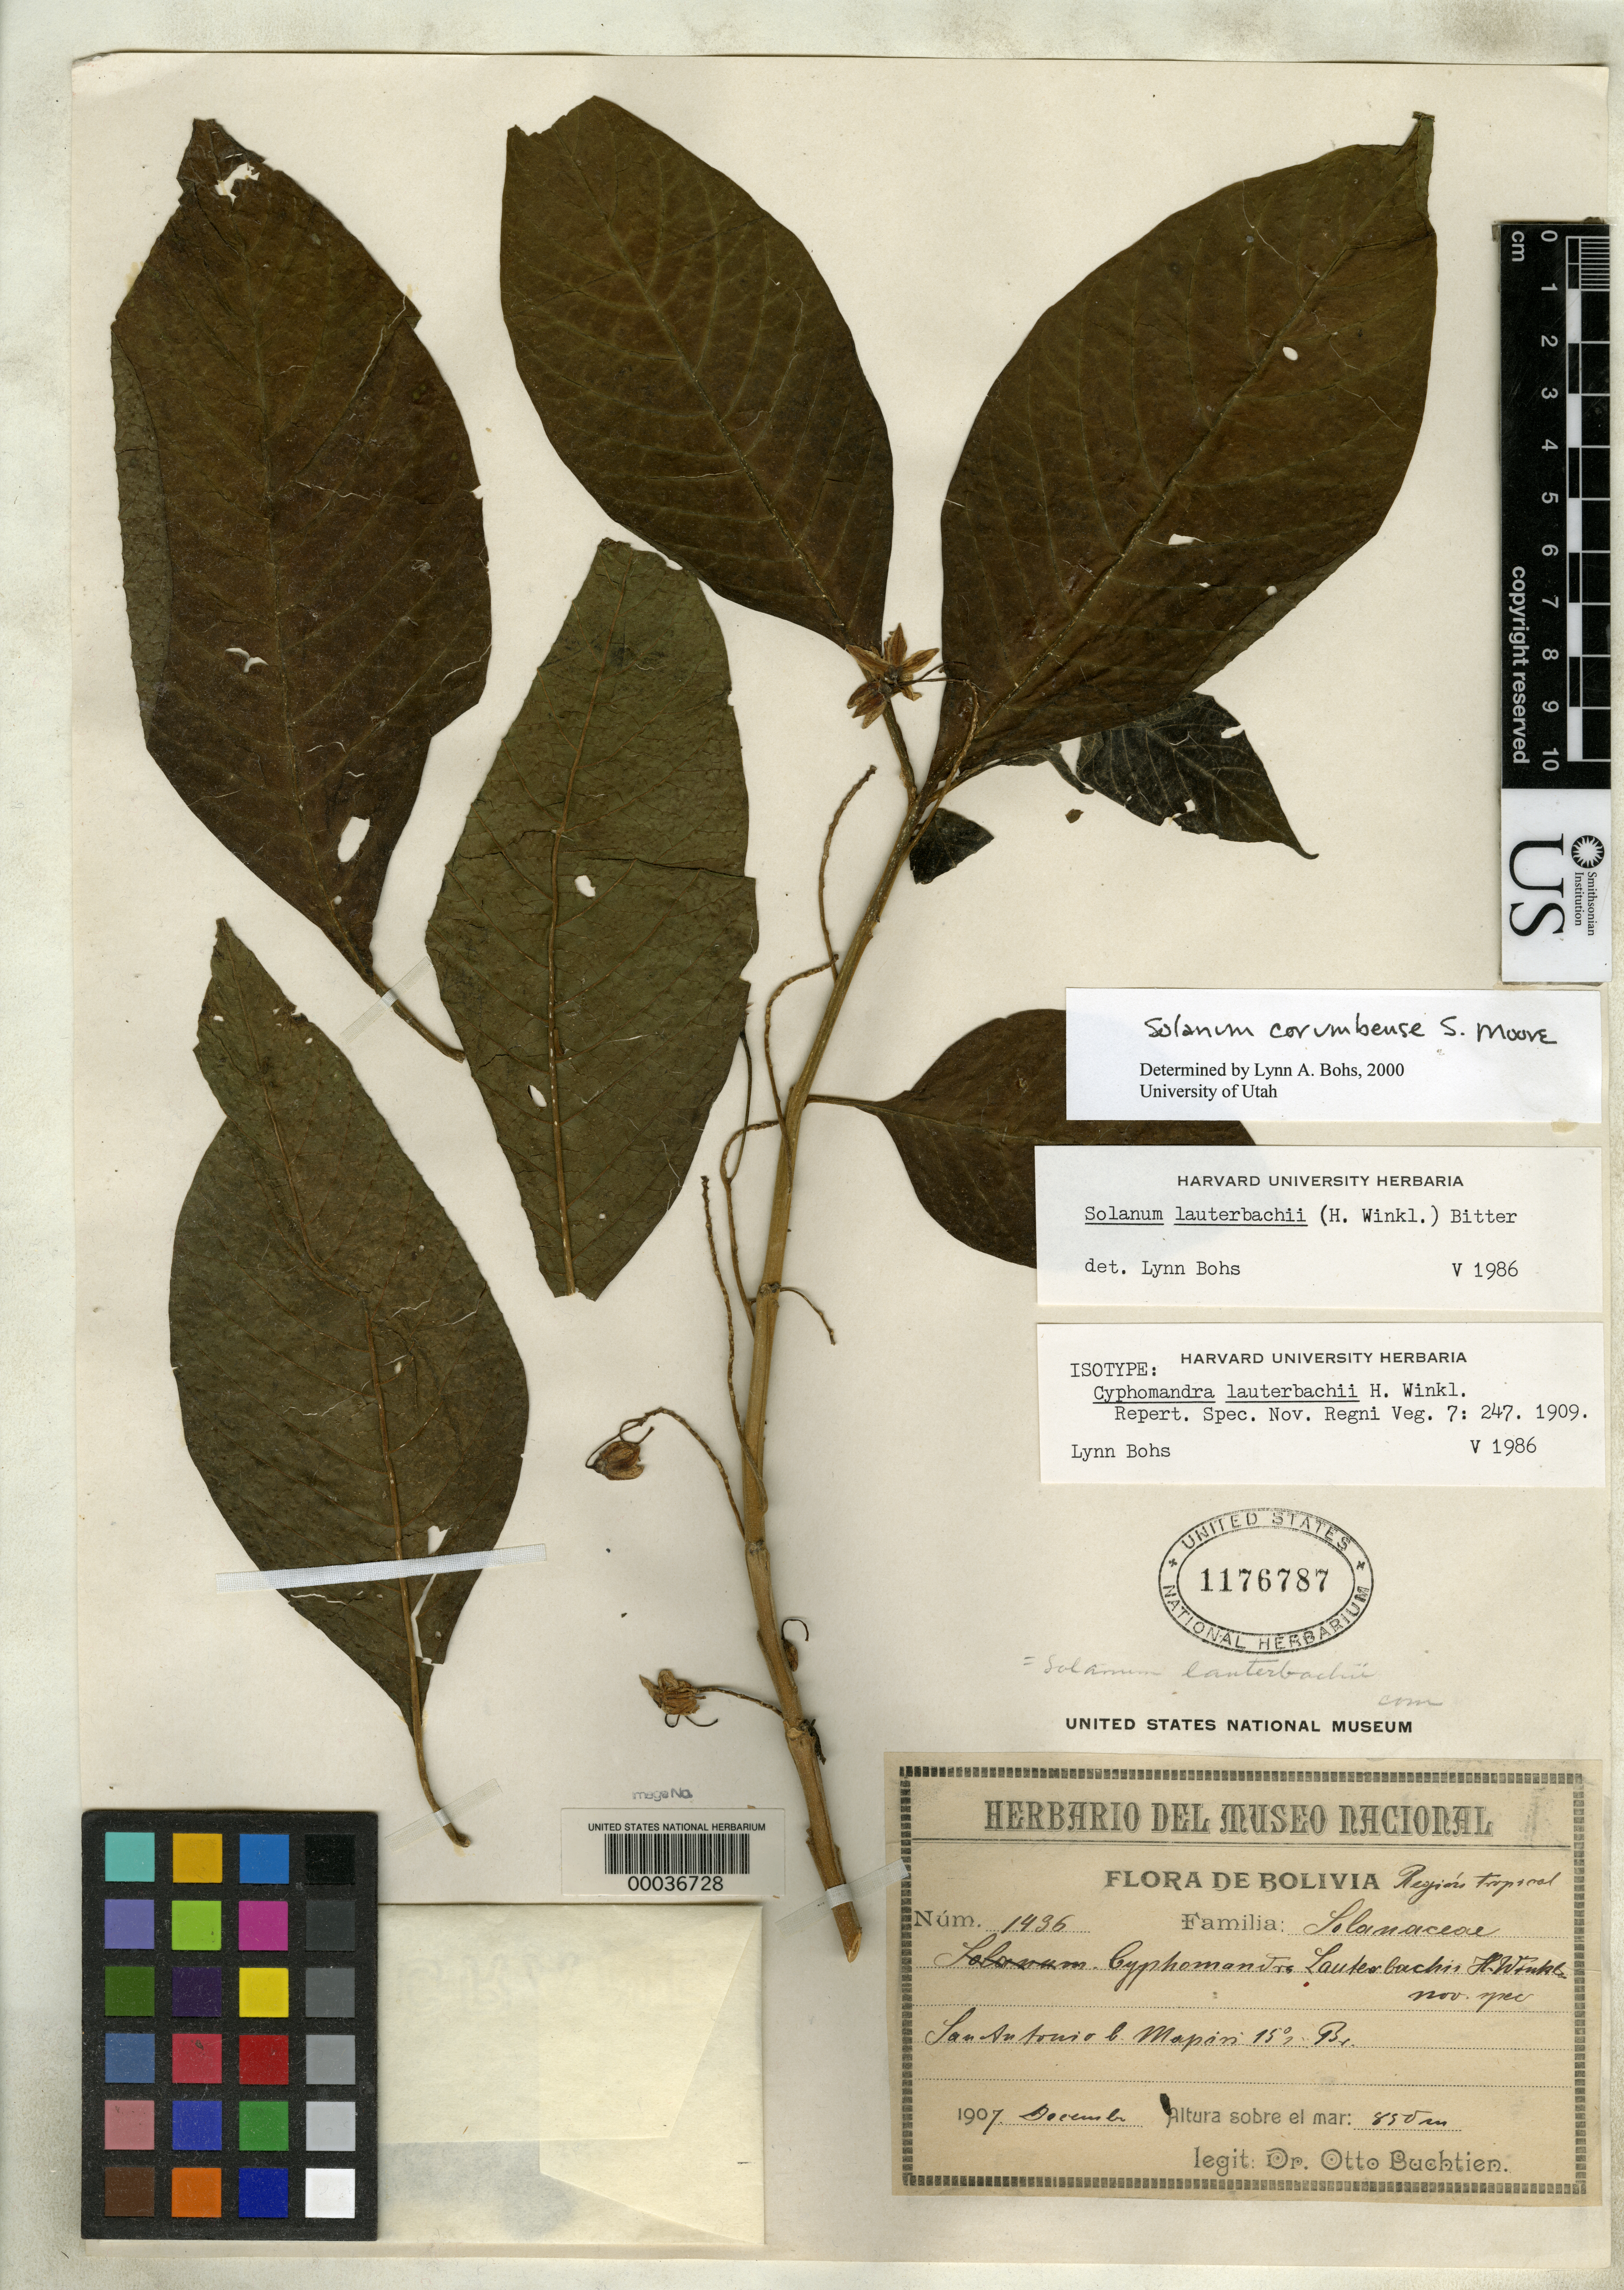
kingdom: Plantae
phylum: Tracheophyta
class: Magnoliopsida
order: Solanales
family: Solanaceae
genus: Cyphomandra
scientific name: Cyphomandra lauterbachii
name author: H.J.P. Winkl.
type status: Isotype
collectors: O. Buchtien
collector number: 1436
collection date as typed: Dec 1907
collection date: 1907-12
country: Bolivia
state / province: La Paz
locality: San Antonia bei Mapiri.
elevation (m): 850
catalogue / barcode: US 1176787